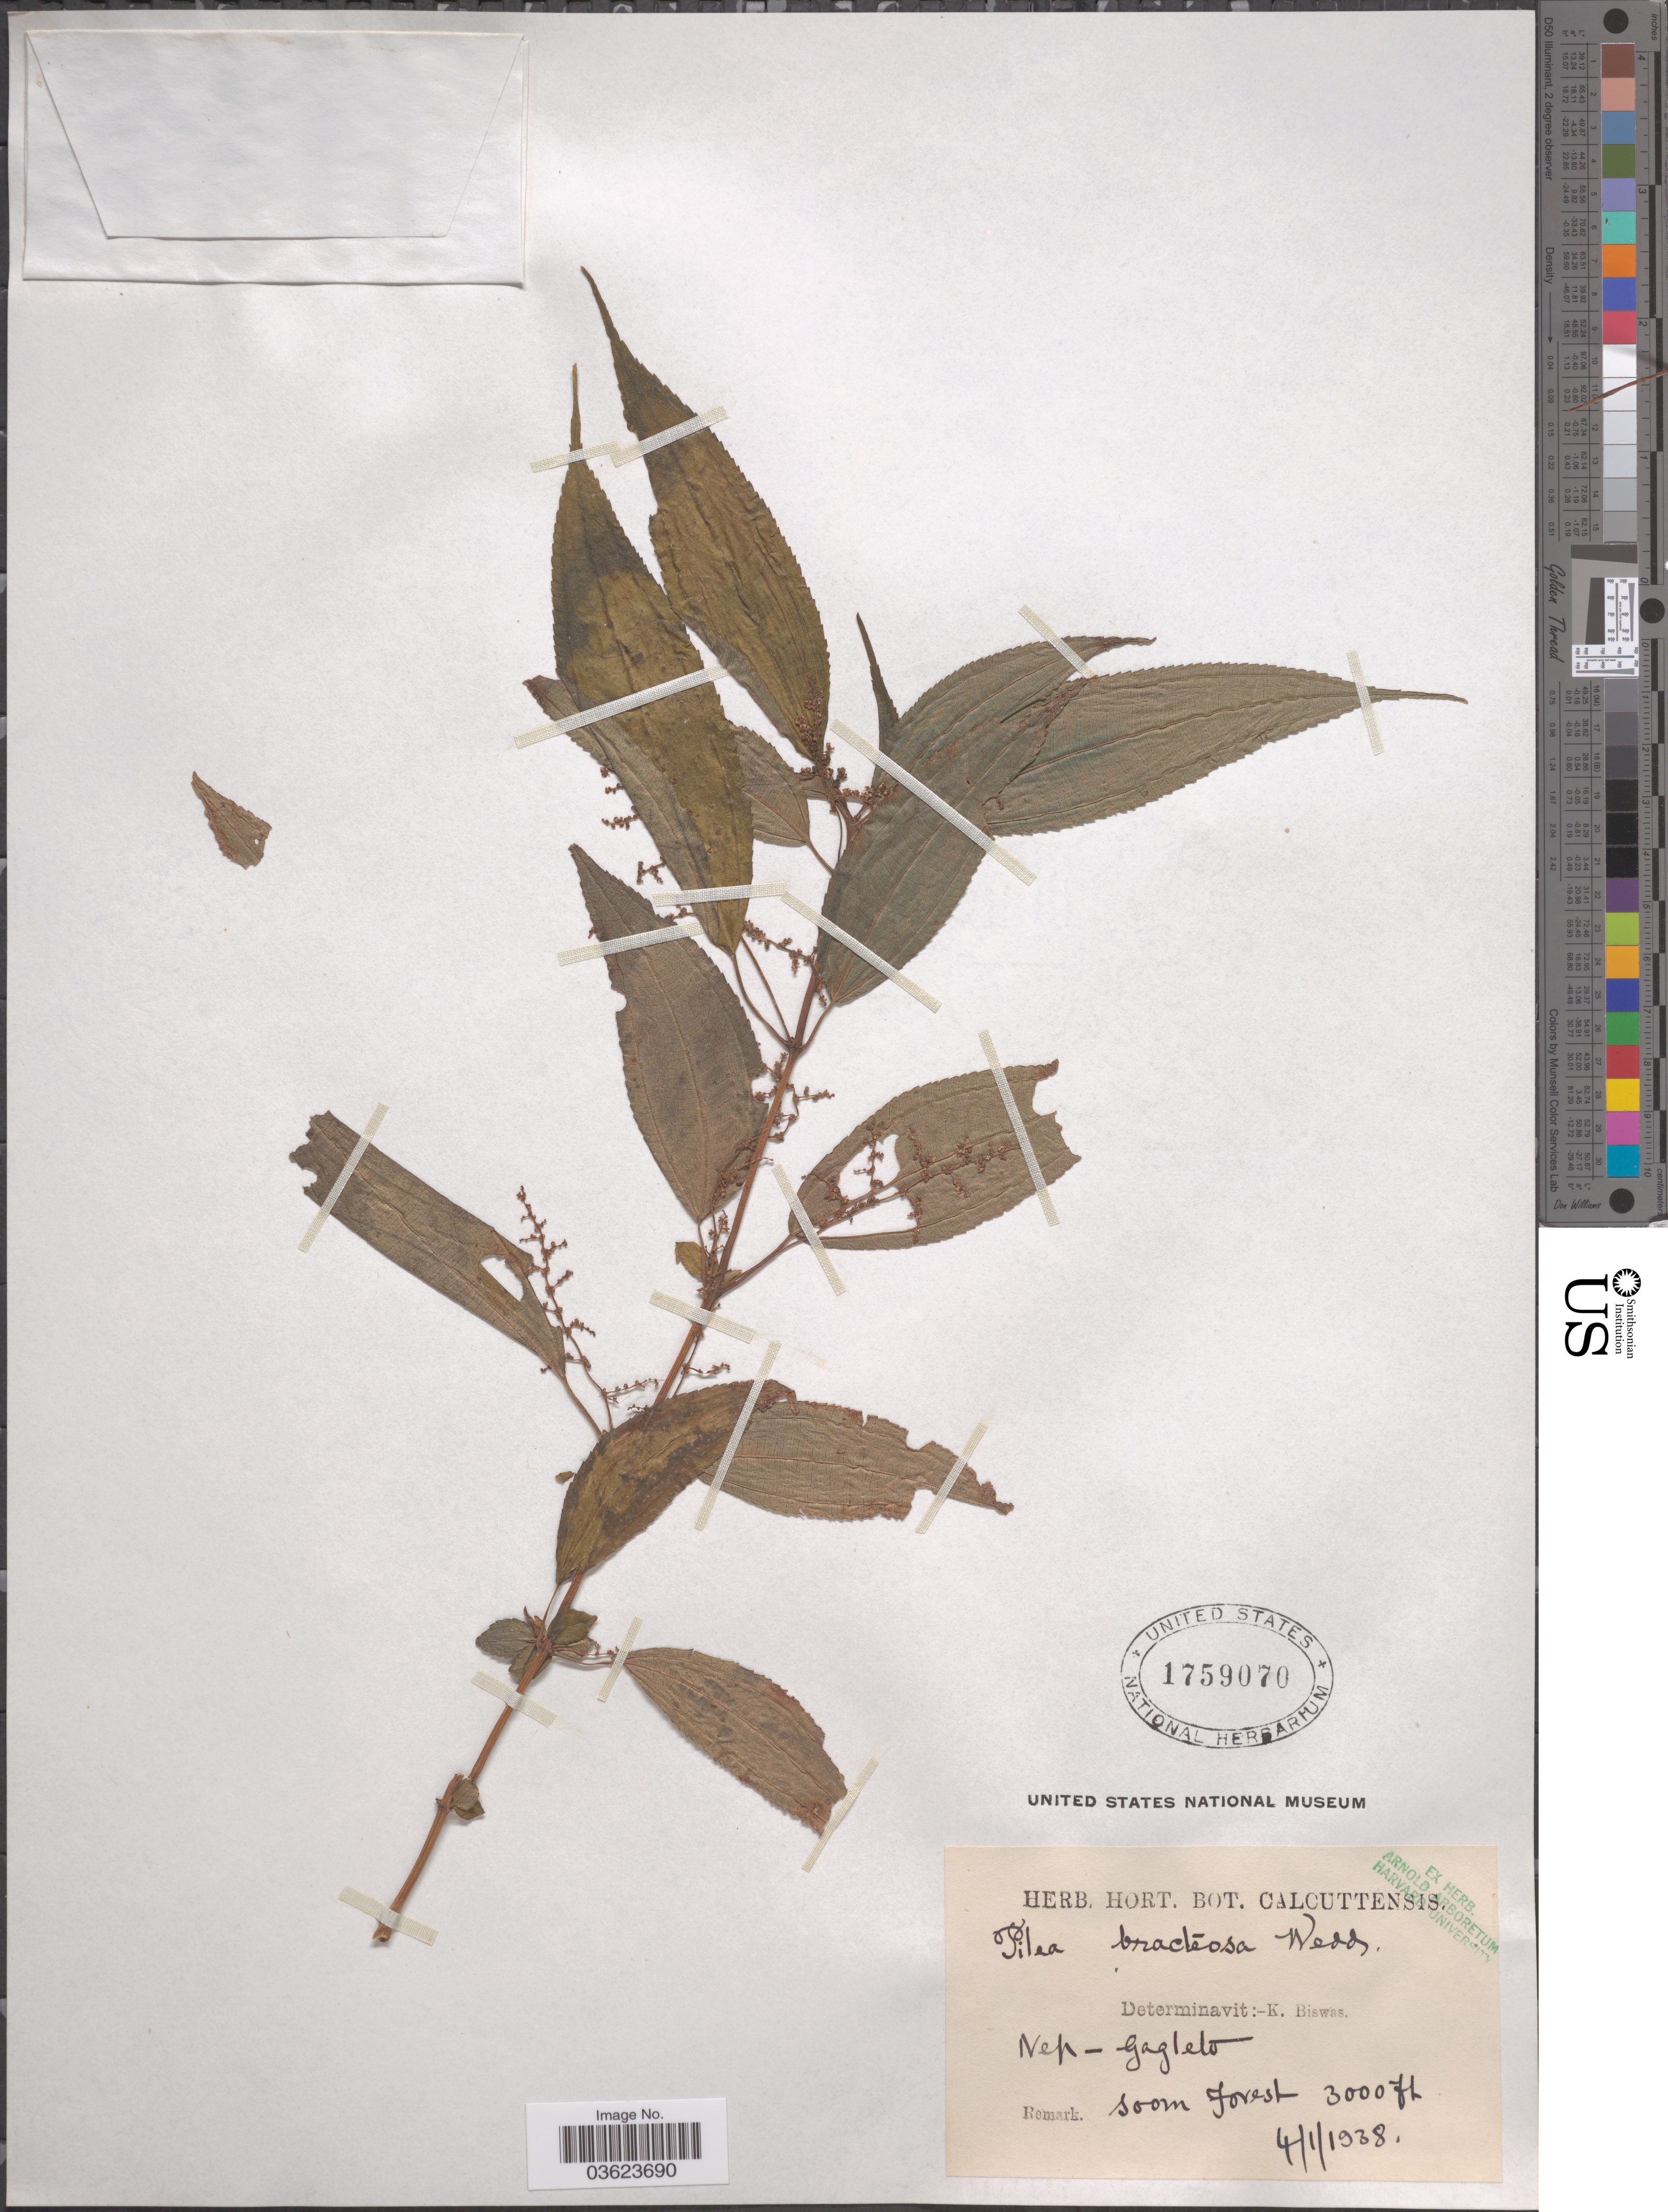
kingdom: Plantae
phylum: Tracheophyta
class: Magnoliopsida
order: Rosales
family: Urticaceae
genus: Pilea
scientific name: Pilea bracteosa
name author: Wedd.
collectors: ex Herb. Hort. Bot. Calcuttensis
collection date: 1938-01-04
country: India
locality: Nep-Gagleto. Soom Forest.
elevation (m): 914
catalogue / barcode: US 1759070